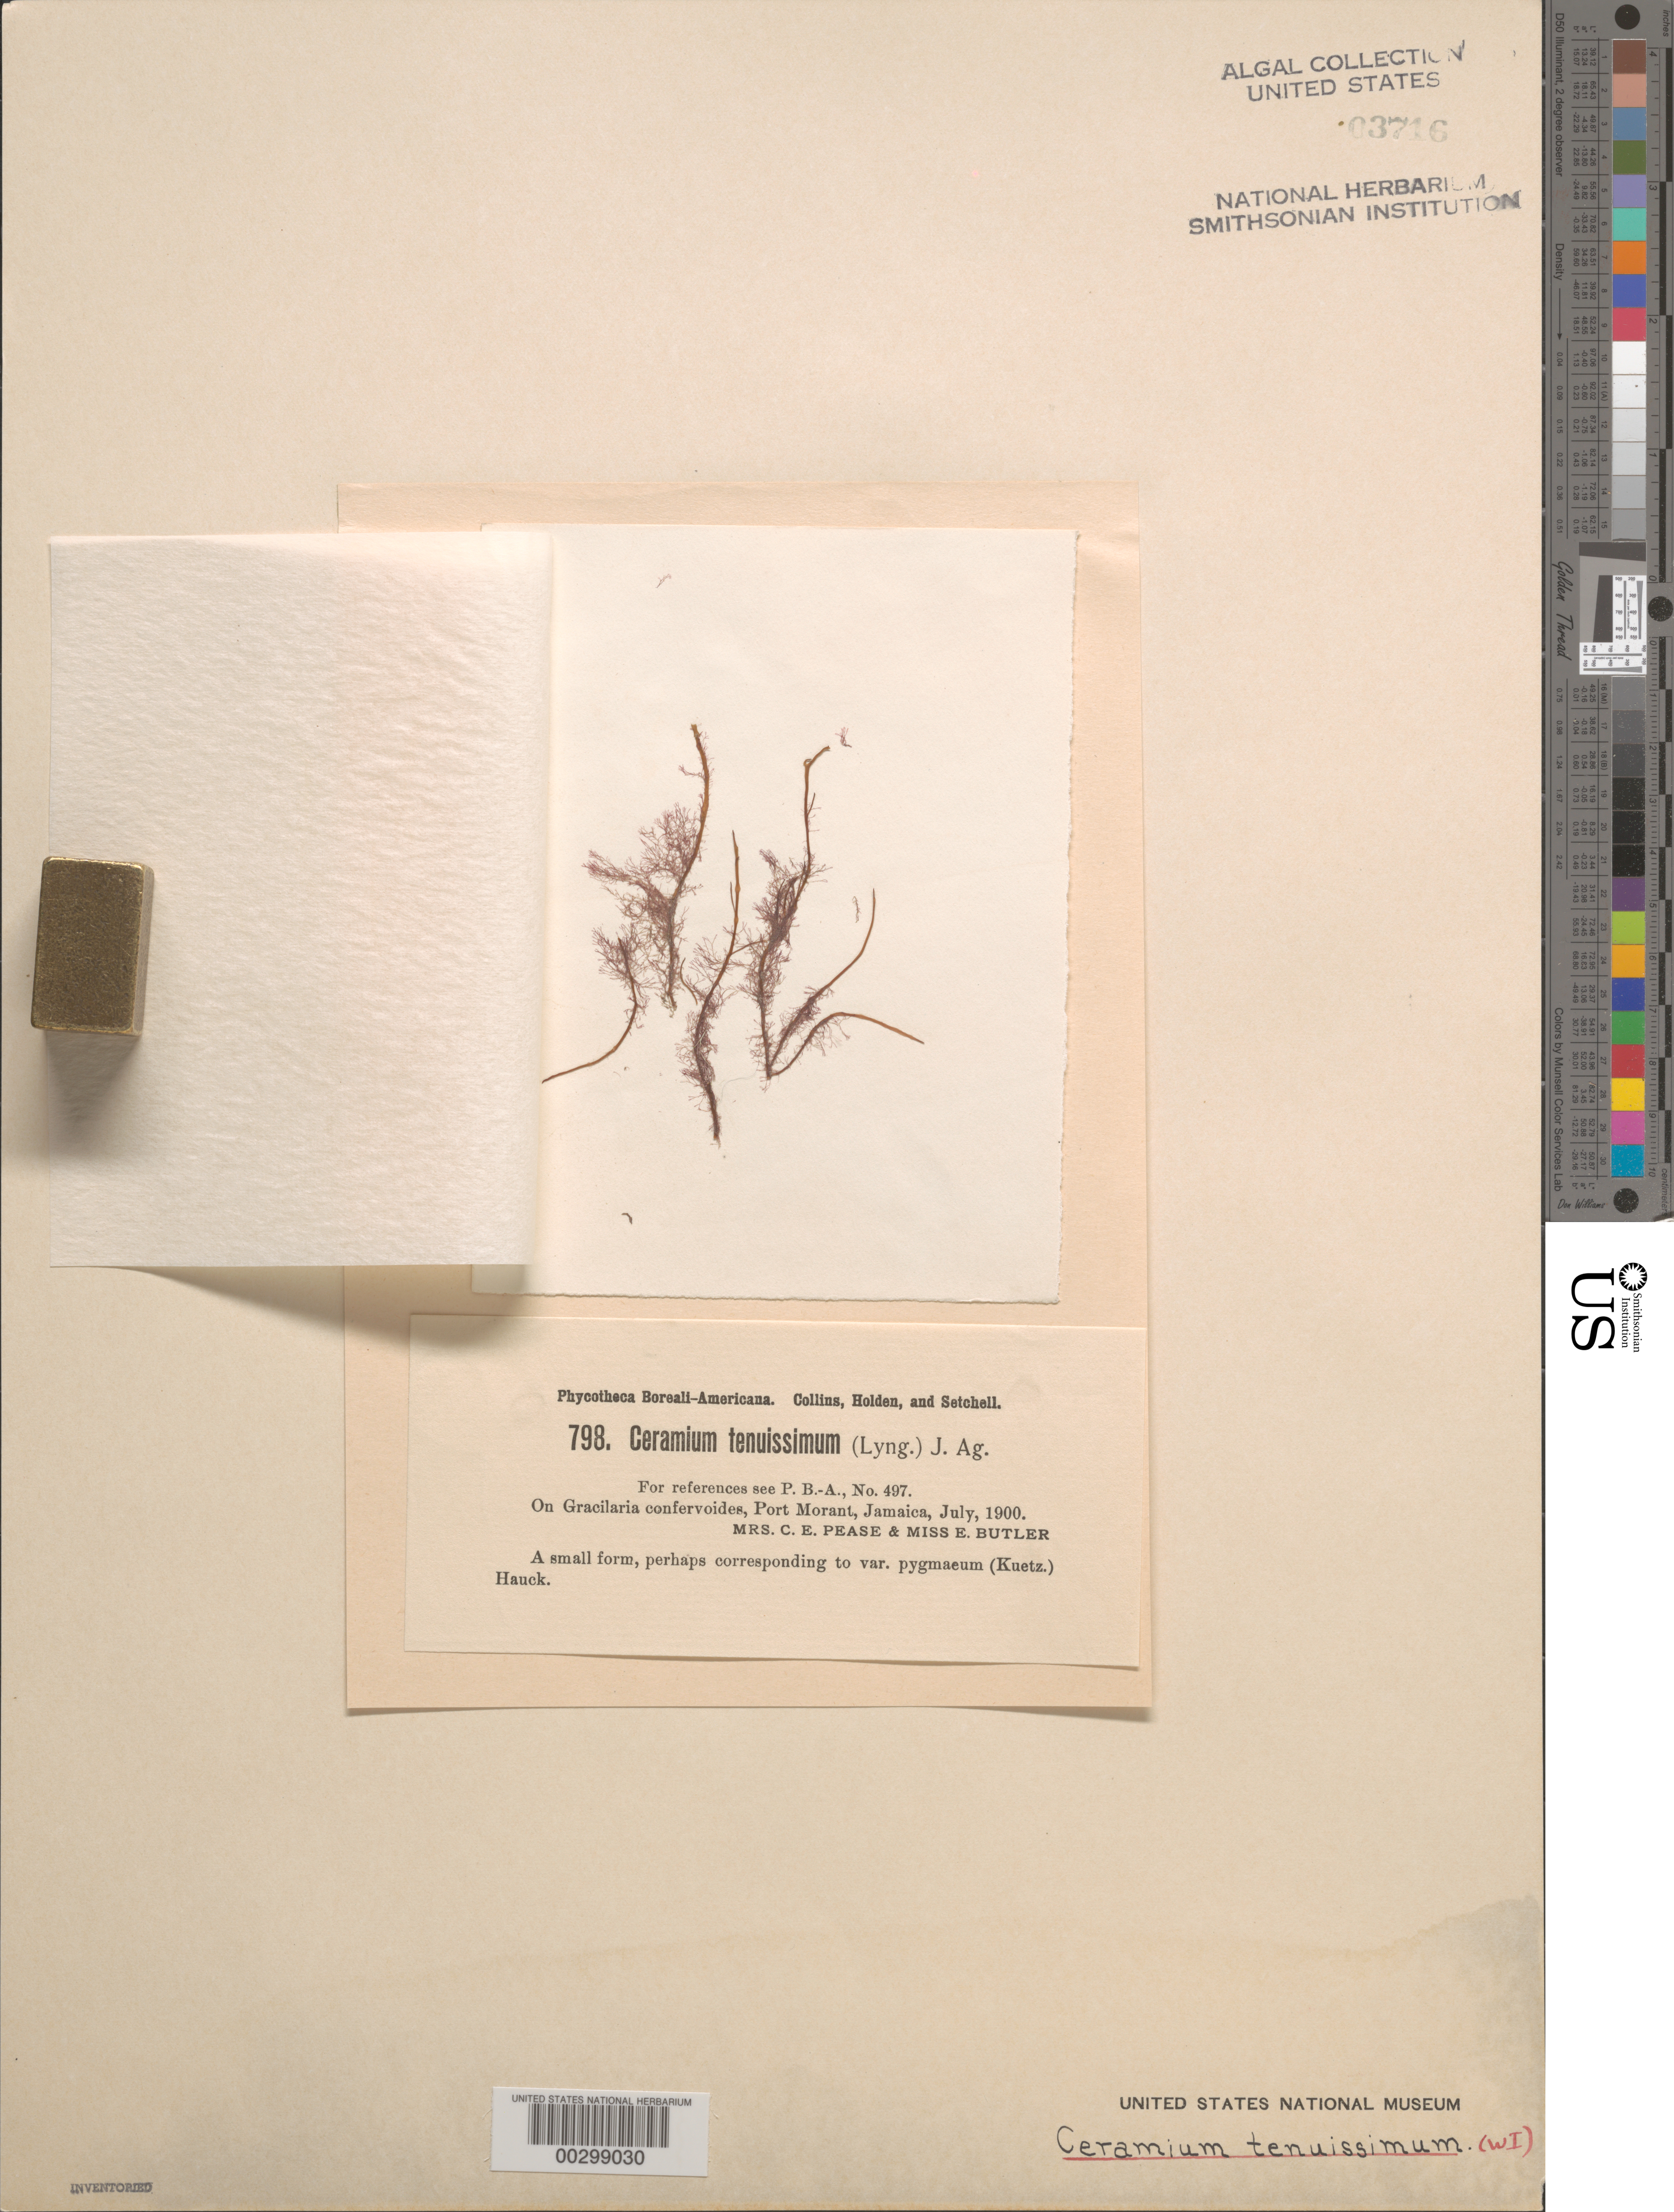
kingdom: Plantae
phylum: Rhodophyta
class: Florideophyceae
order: Ceramiales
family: Ceramiaceae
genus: Ceramium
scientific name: Ceramium diaphanum var. obscura, ined., 7/2023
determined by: Algae name updating Project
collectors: C. Pease & E. Butler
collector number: PB-A 798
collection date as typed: Jul 1900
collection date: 1900-07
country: Jamaica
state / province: Saint Thomas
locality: Port Morant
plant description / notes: Collins, Holden & Setchell, Phycotheca Boreali-Americana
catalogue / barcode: US 3716